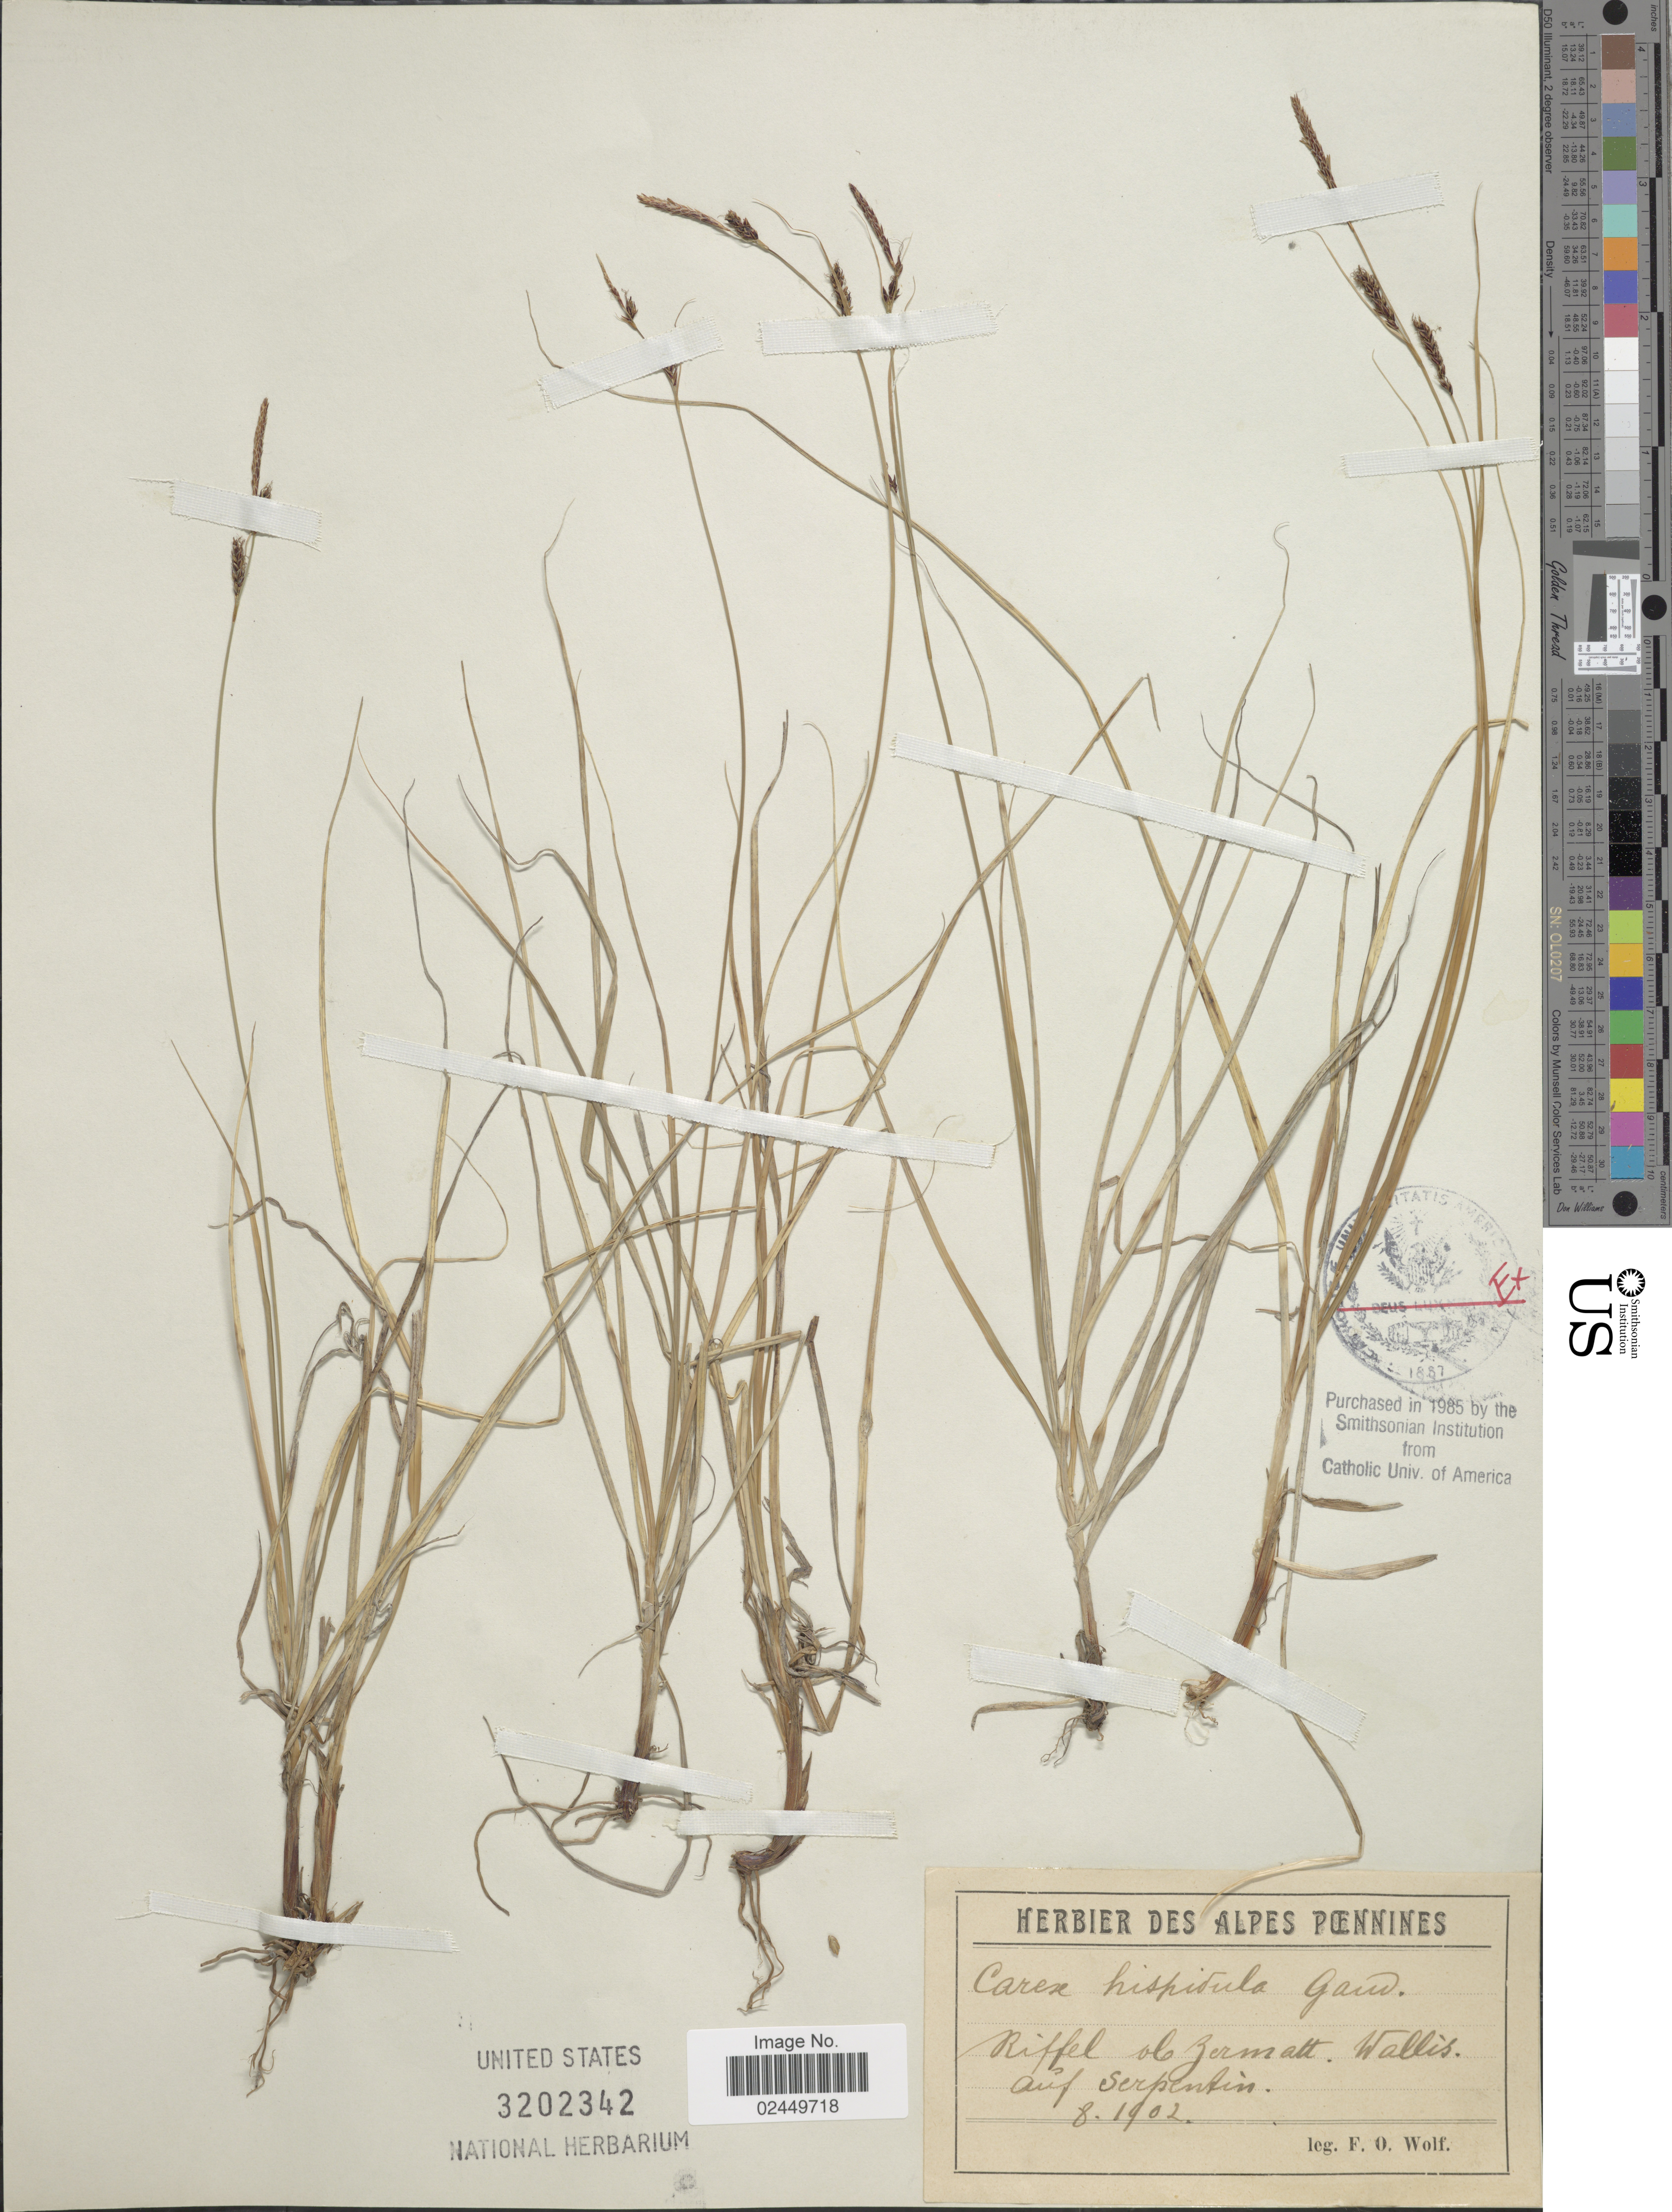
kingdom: Plantae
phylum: Tracheophyta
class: Liliopsida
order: Poales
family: Cyperaceae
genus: Carex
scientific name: Carex fimbriata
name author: Schkuhr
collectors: F. Wolf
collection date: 1902-08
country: Switzerland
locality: Alpes Pennines. Riffel ol Zermatt. Wallis auf Serpentin.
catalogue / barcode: US 3202342